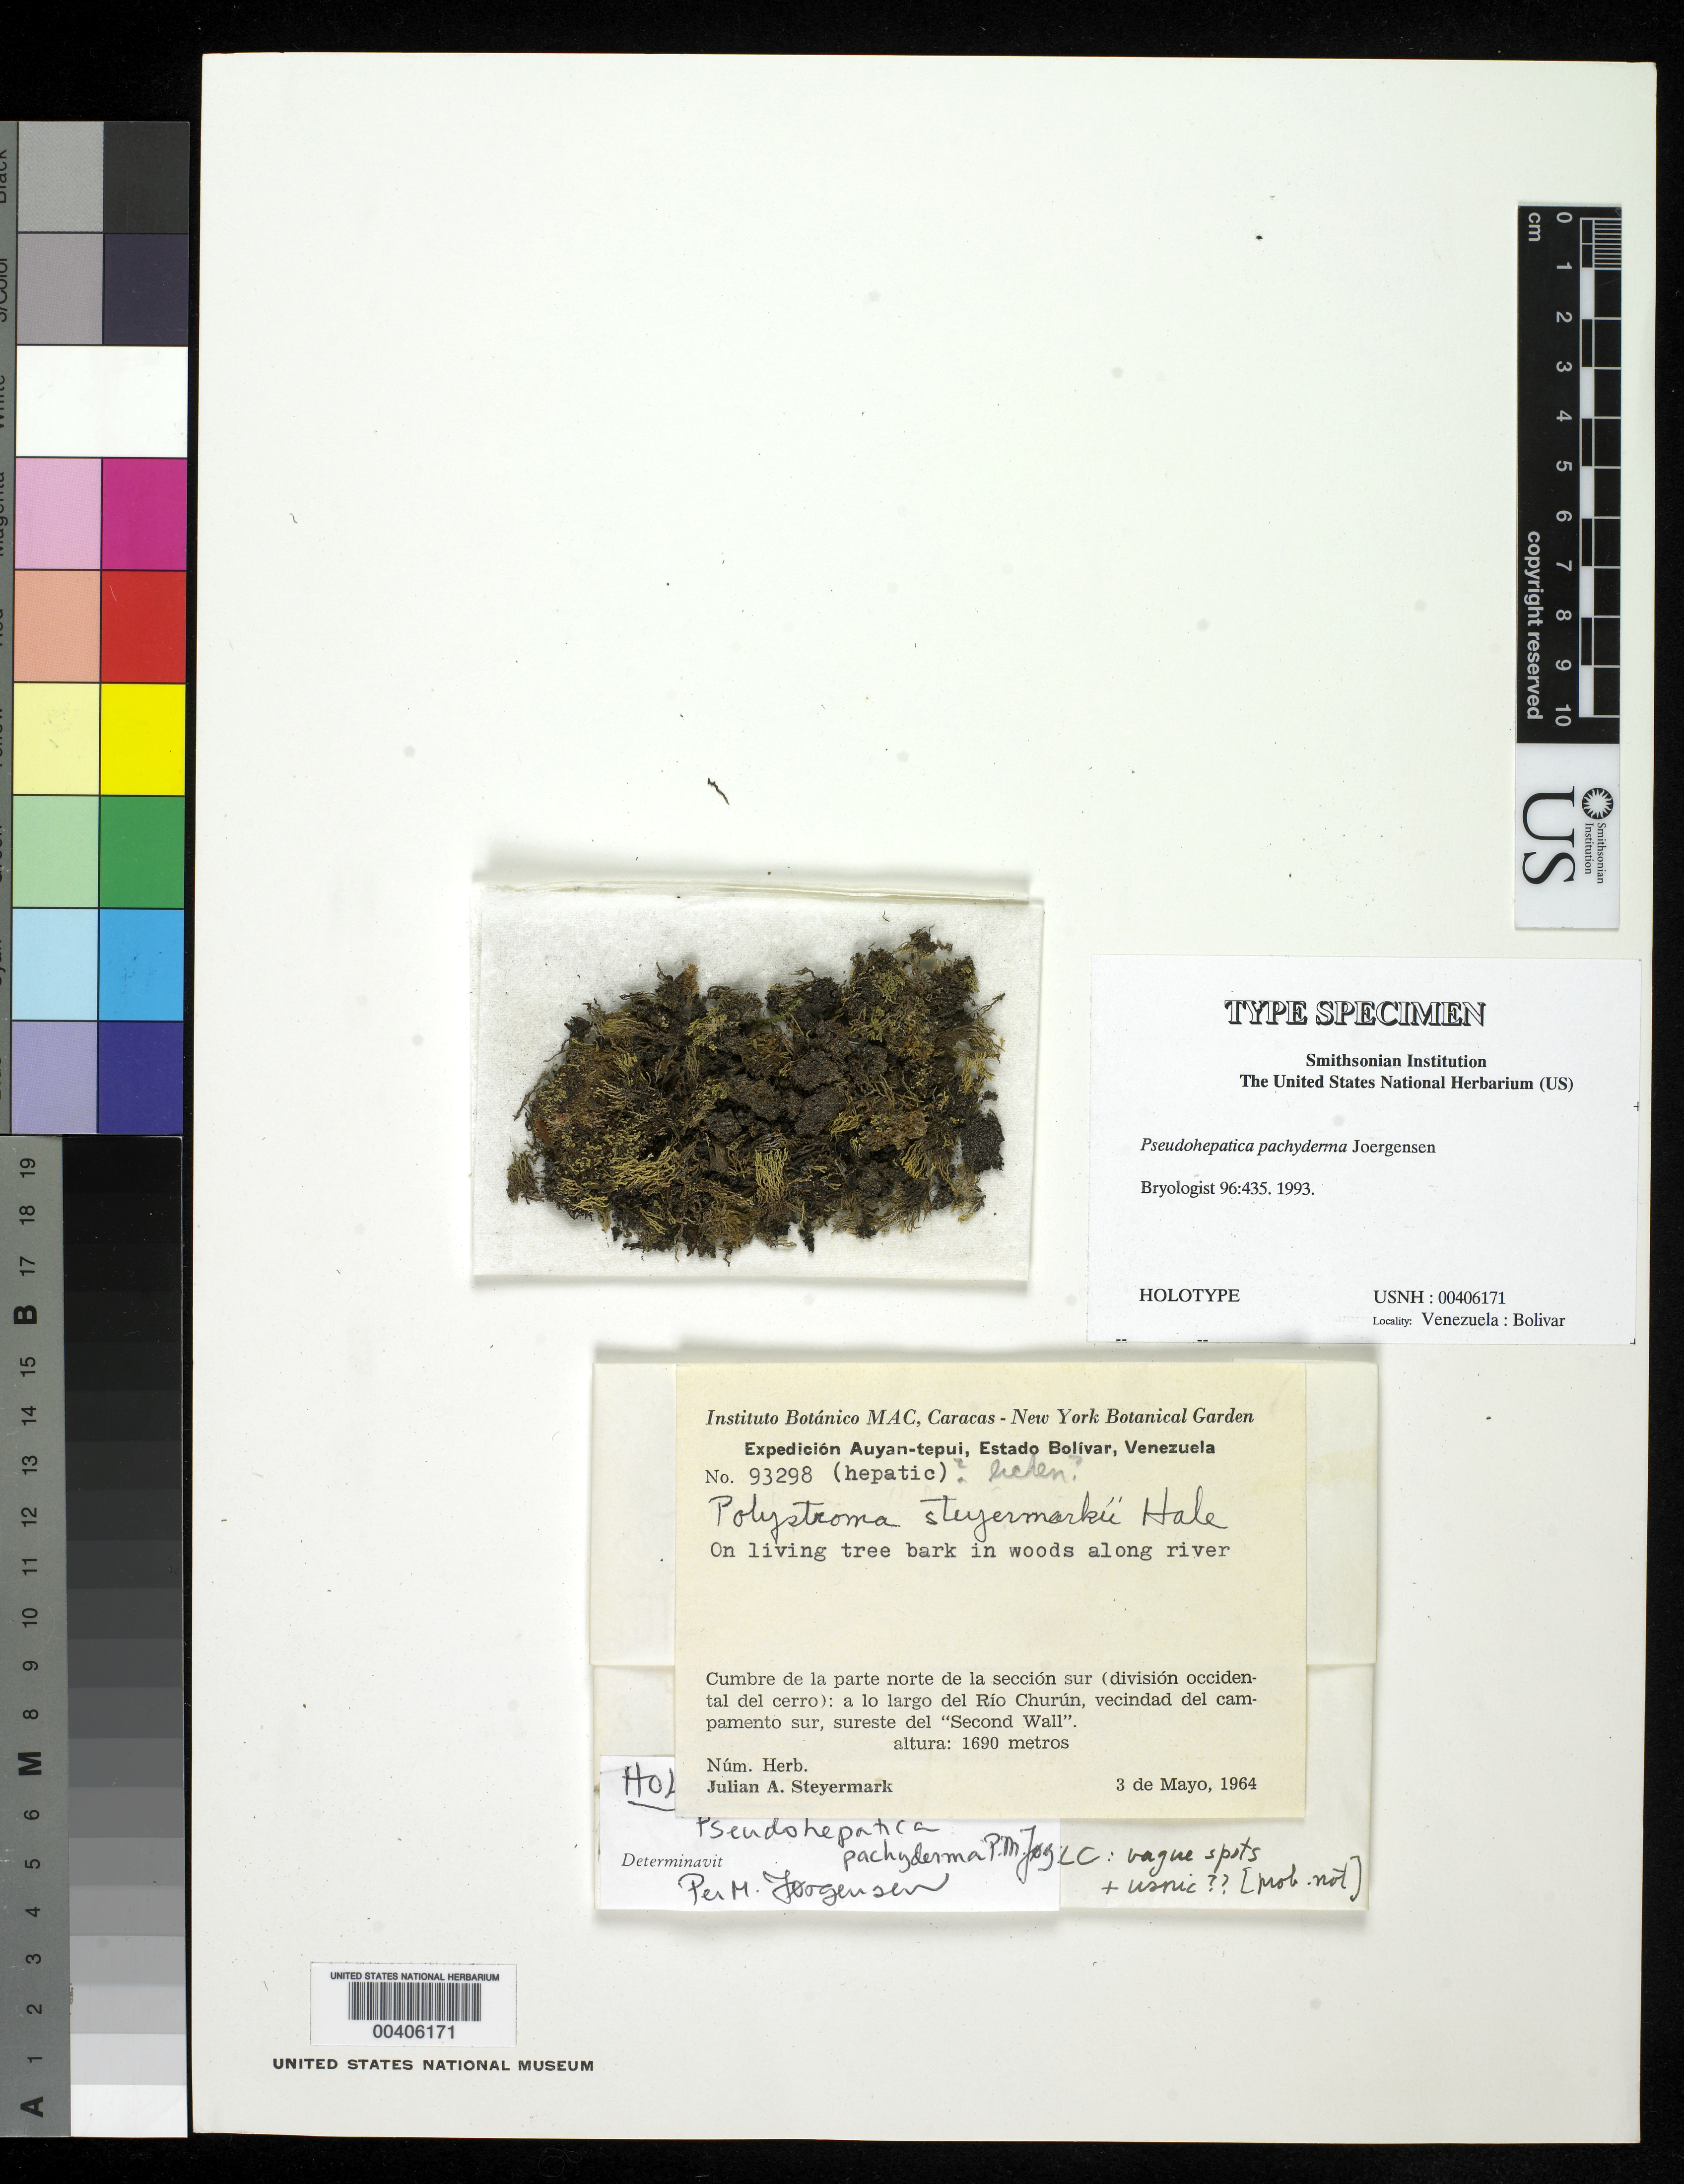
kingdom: Fungi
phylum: Ascomycota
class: Lecanoromycetes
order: Lecanorales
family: Ramalinaceae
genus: Pseudohepatica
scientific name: Pseudohepatica pachyderma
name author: P.M. Jørg.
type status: Holotype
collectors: J. Steyermark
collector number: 93298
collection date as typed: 03 May 1964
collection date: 1964-05-03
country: Venezuela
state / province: Bolivar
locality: Auyan-tepui, cumbre de la parte N de la seccion sur, division occidental del cerro, largo del Rio Churun, SW del second wall. [Auyan-tepui, summit of N part of the S section, W division of the hill, length of R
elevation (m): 1690